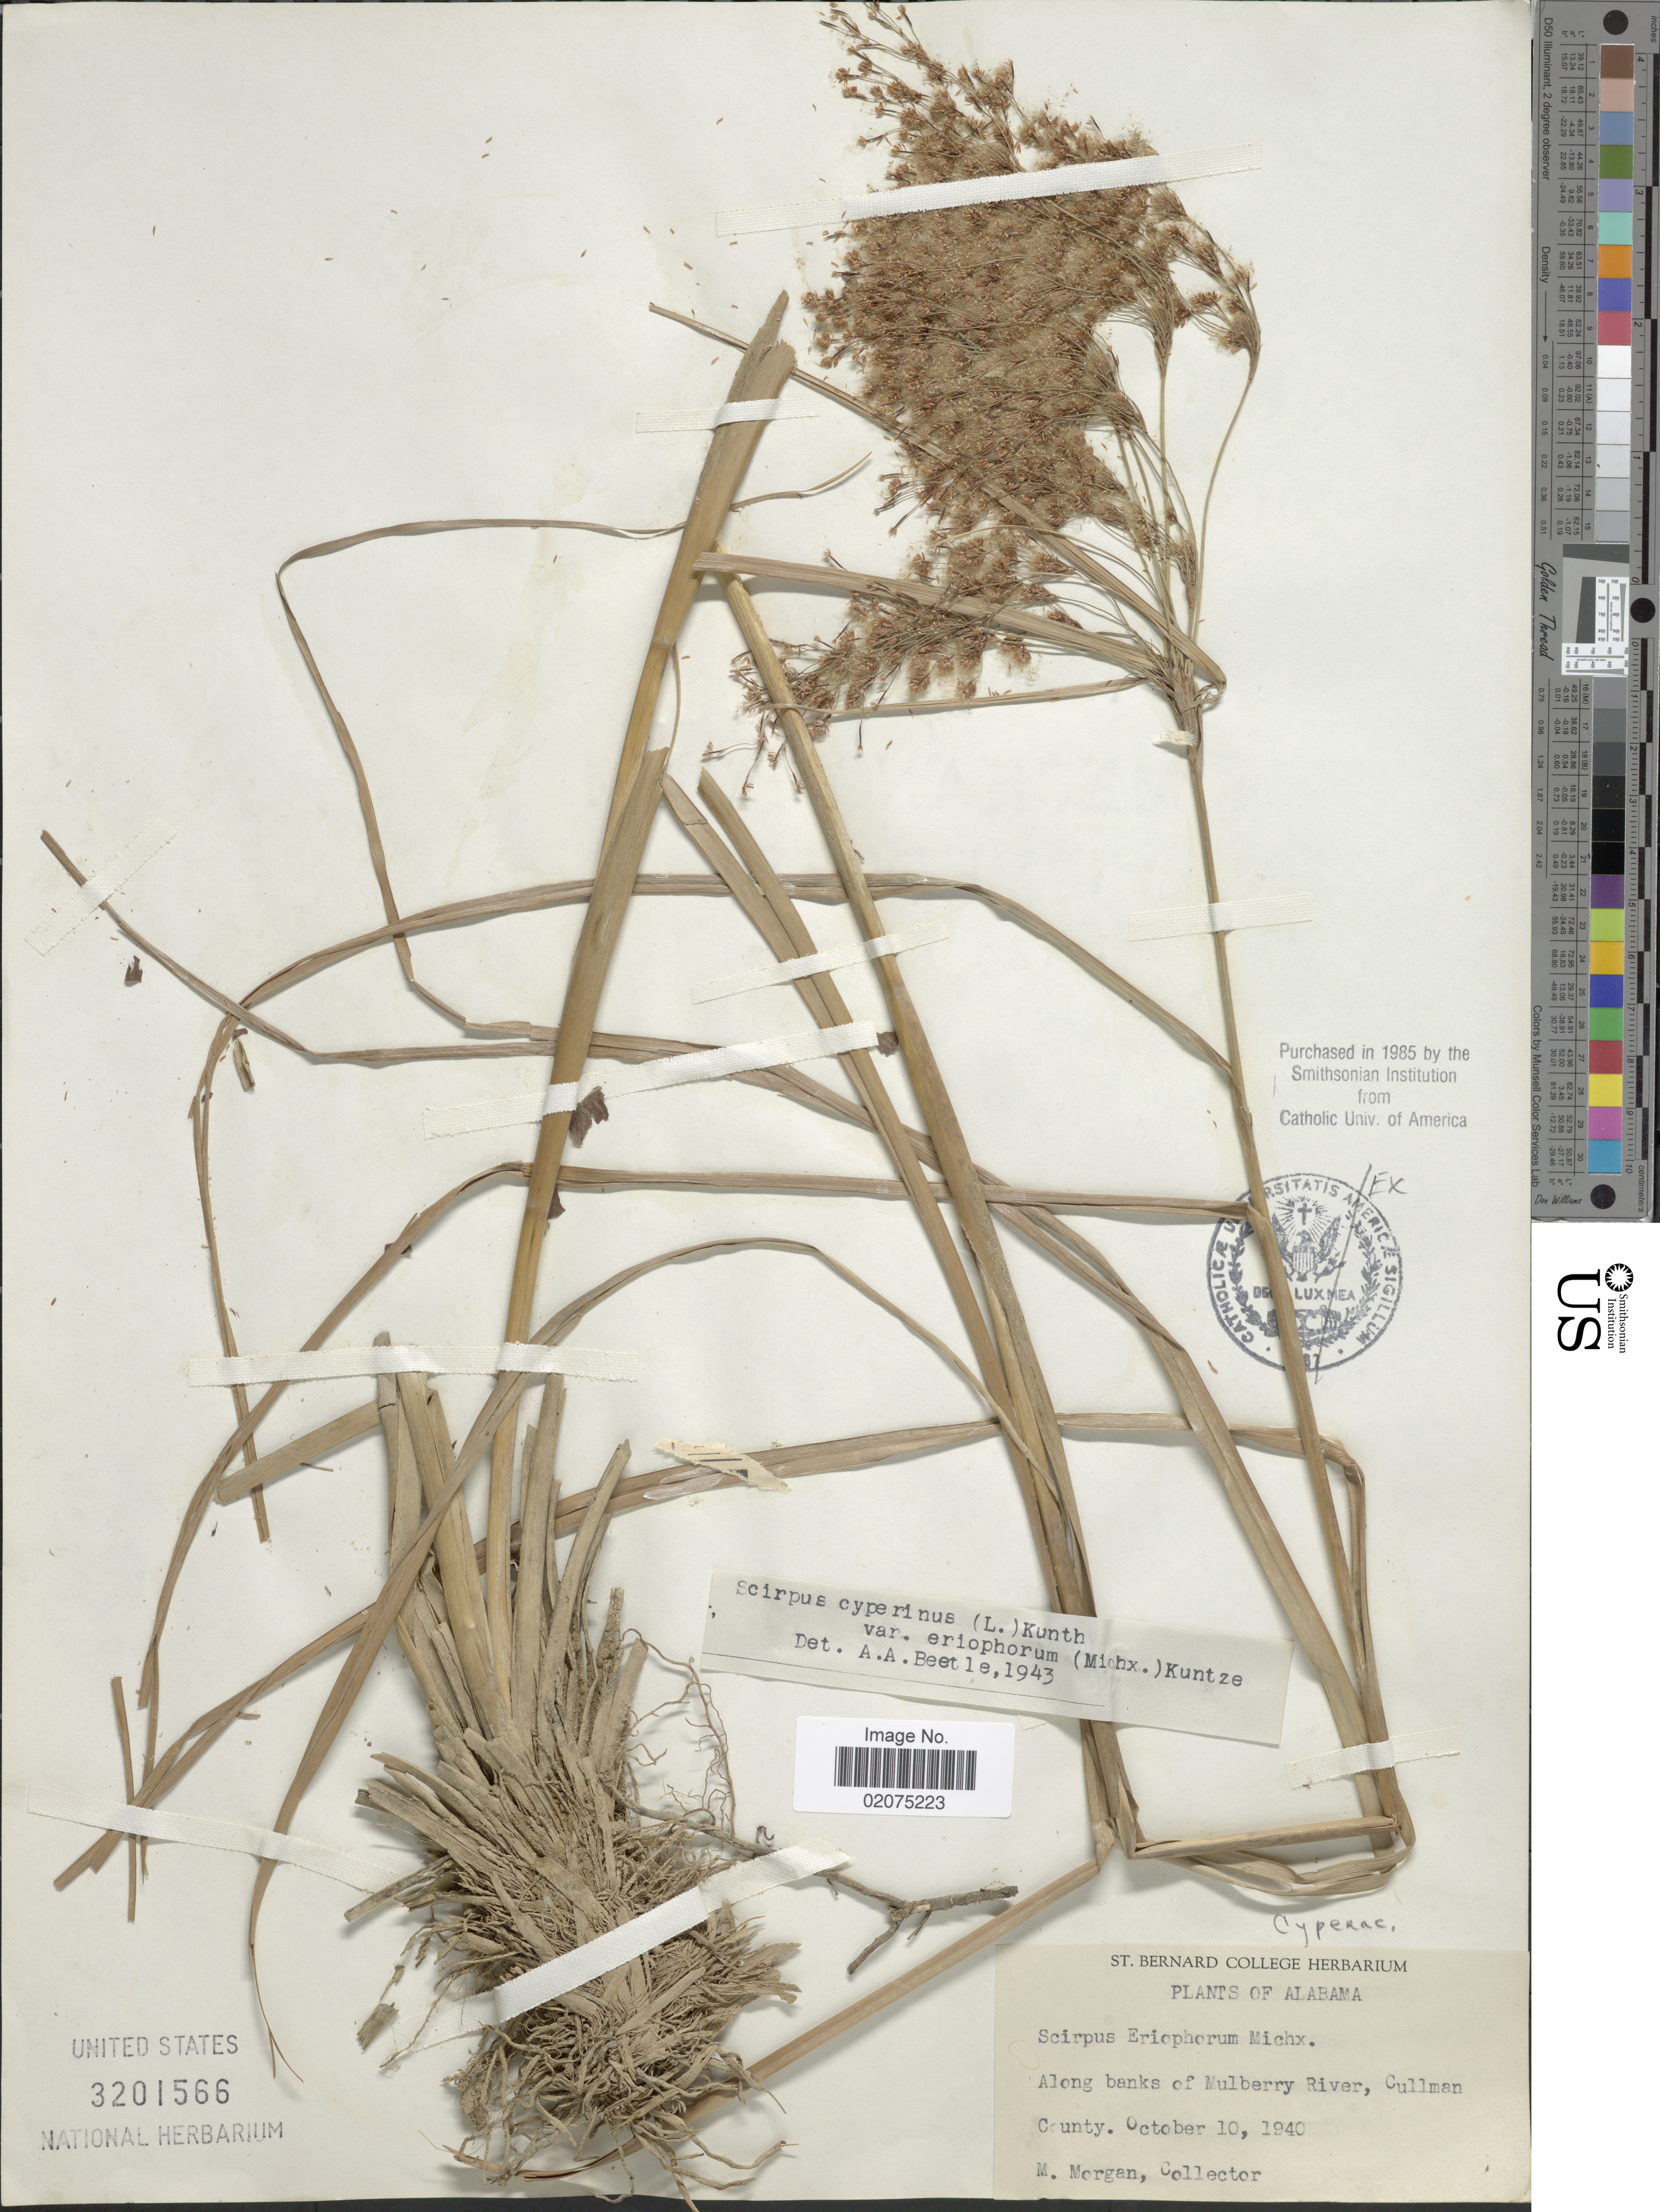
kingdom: Plantae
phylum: Tracheophyta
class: Liliopsida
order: Poales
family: Cyperaceae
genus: Scirpus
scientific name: Scirpus cyperinus var. eriophorum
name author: (Michx.) Kuntze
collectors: M. Morgan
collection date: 1940-10-10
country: United States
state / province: Alabama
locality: Along banks of Mulberry River, Cullman County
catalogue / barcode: US 3201566